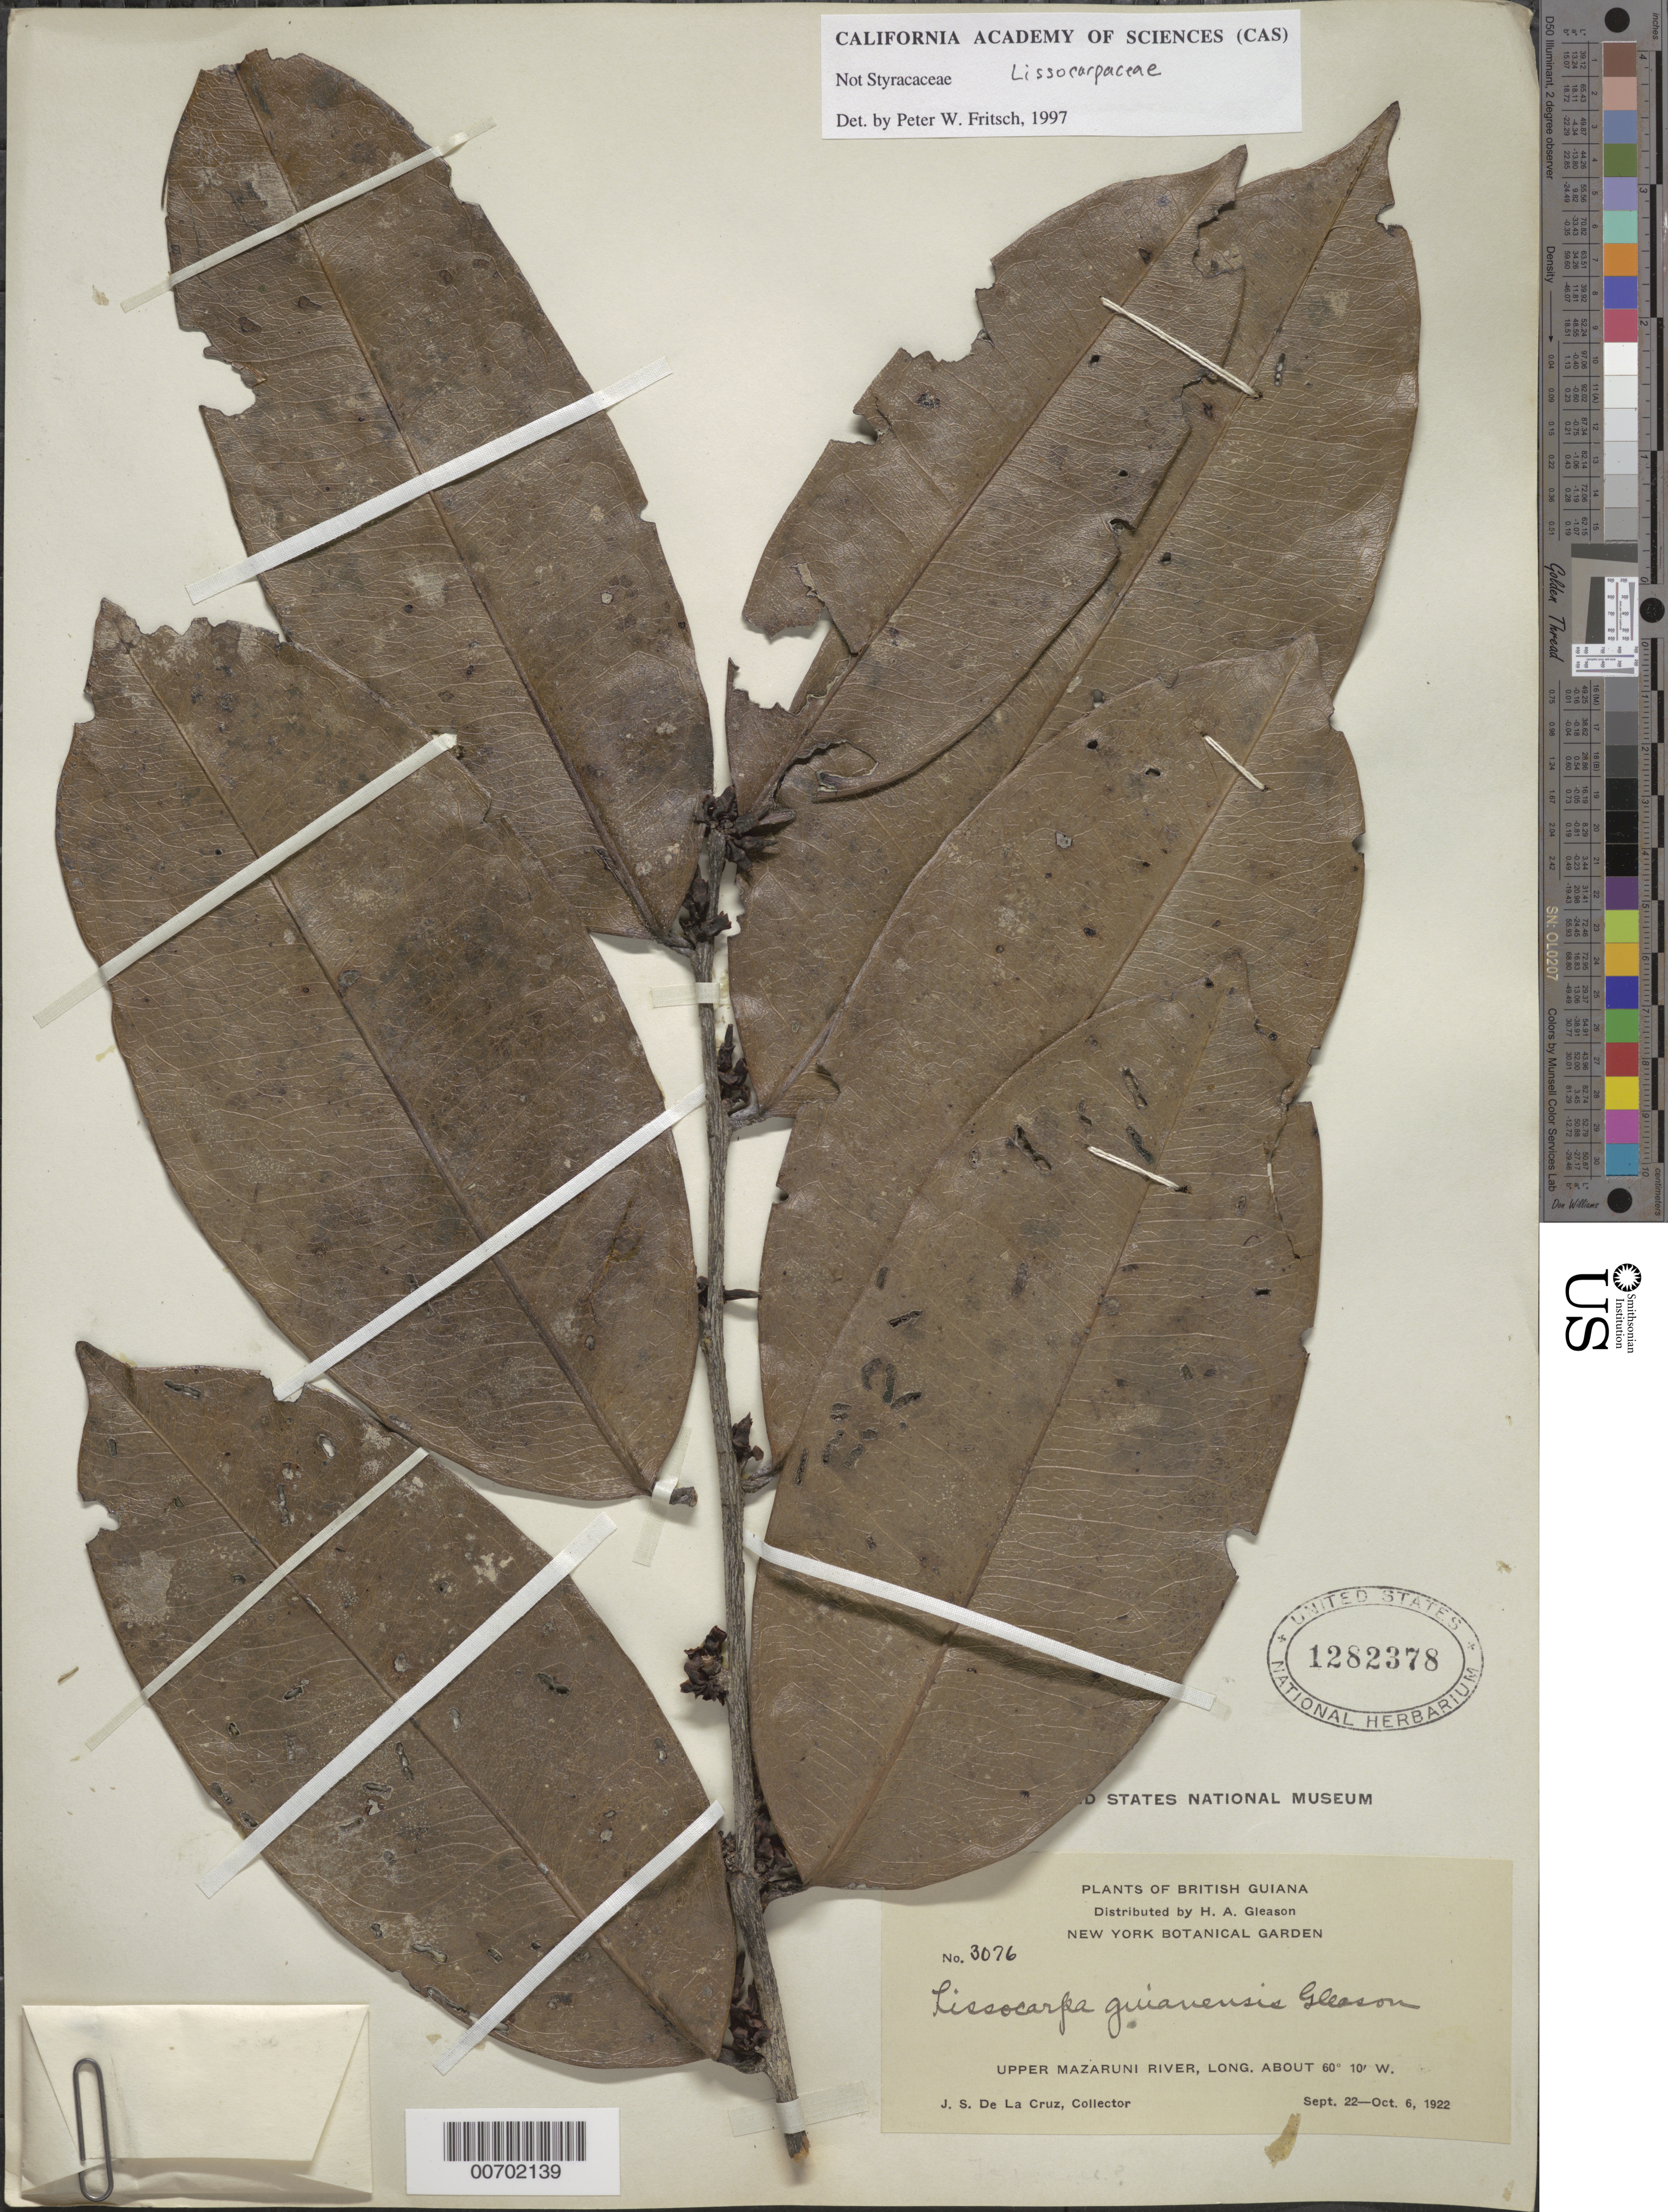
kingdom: Plantae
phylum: Tracheophyta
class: Magnoliopsida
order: Ericales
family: Ebenaceae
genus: Lissocarpa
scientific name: Lissocarpa guianensis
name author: Gleason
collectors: J. S. de la Cruz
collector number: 3076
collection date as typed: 22-Sep-22 to 6-Oct-22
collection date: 1922-09-22/1922-10-06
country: Guyana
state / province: Cuyuni-Mazaruni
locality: Upper Mazaruni R.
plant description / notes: filed:Styracaceae indet; annot: Lissocarpaceae by P.W. Fritsch, 1997; Cited by B. Wallnöfer in Ann. Naturhist Mus. Wien, B 105: 539. 2004.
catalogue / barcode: US 1282378